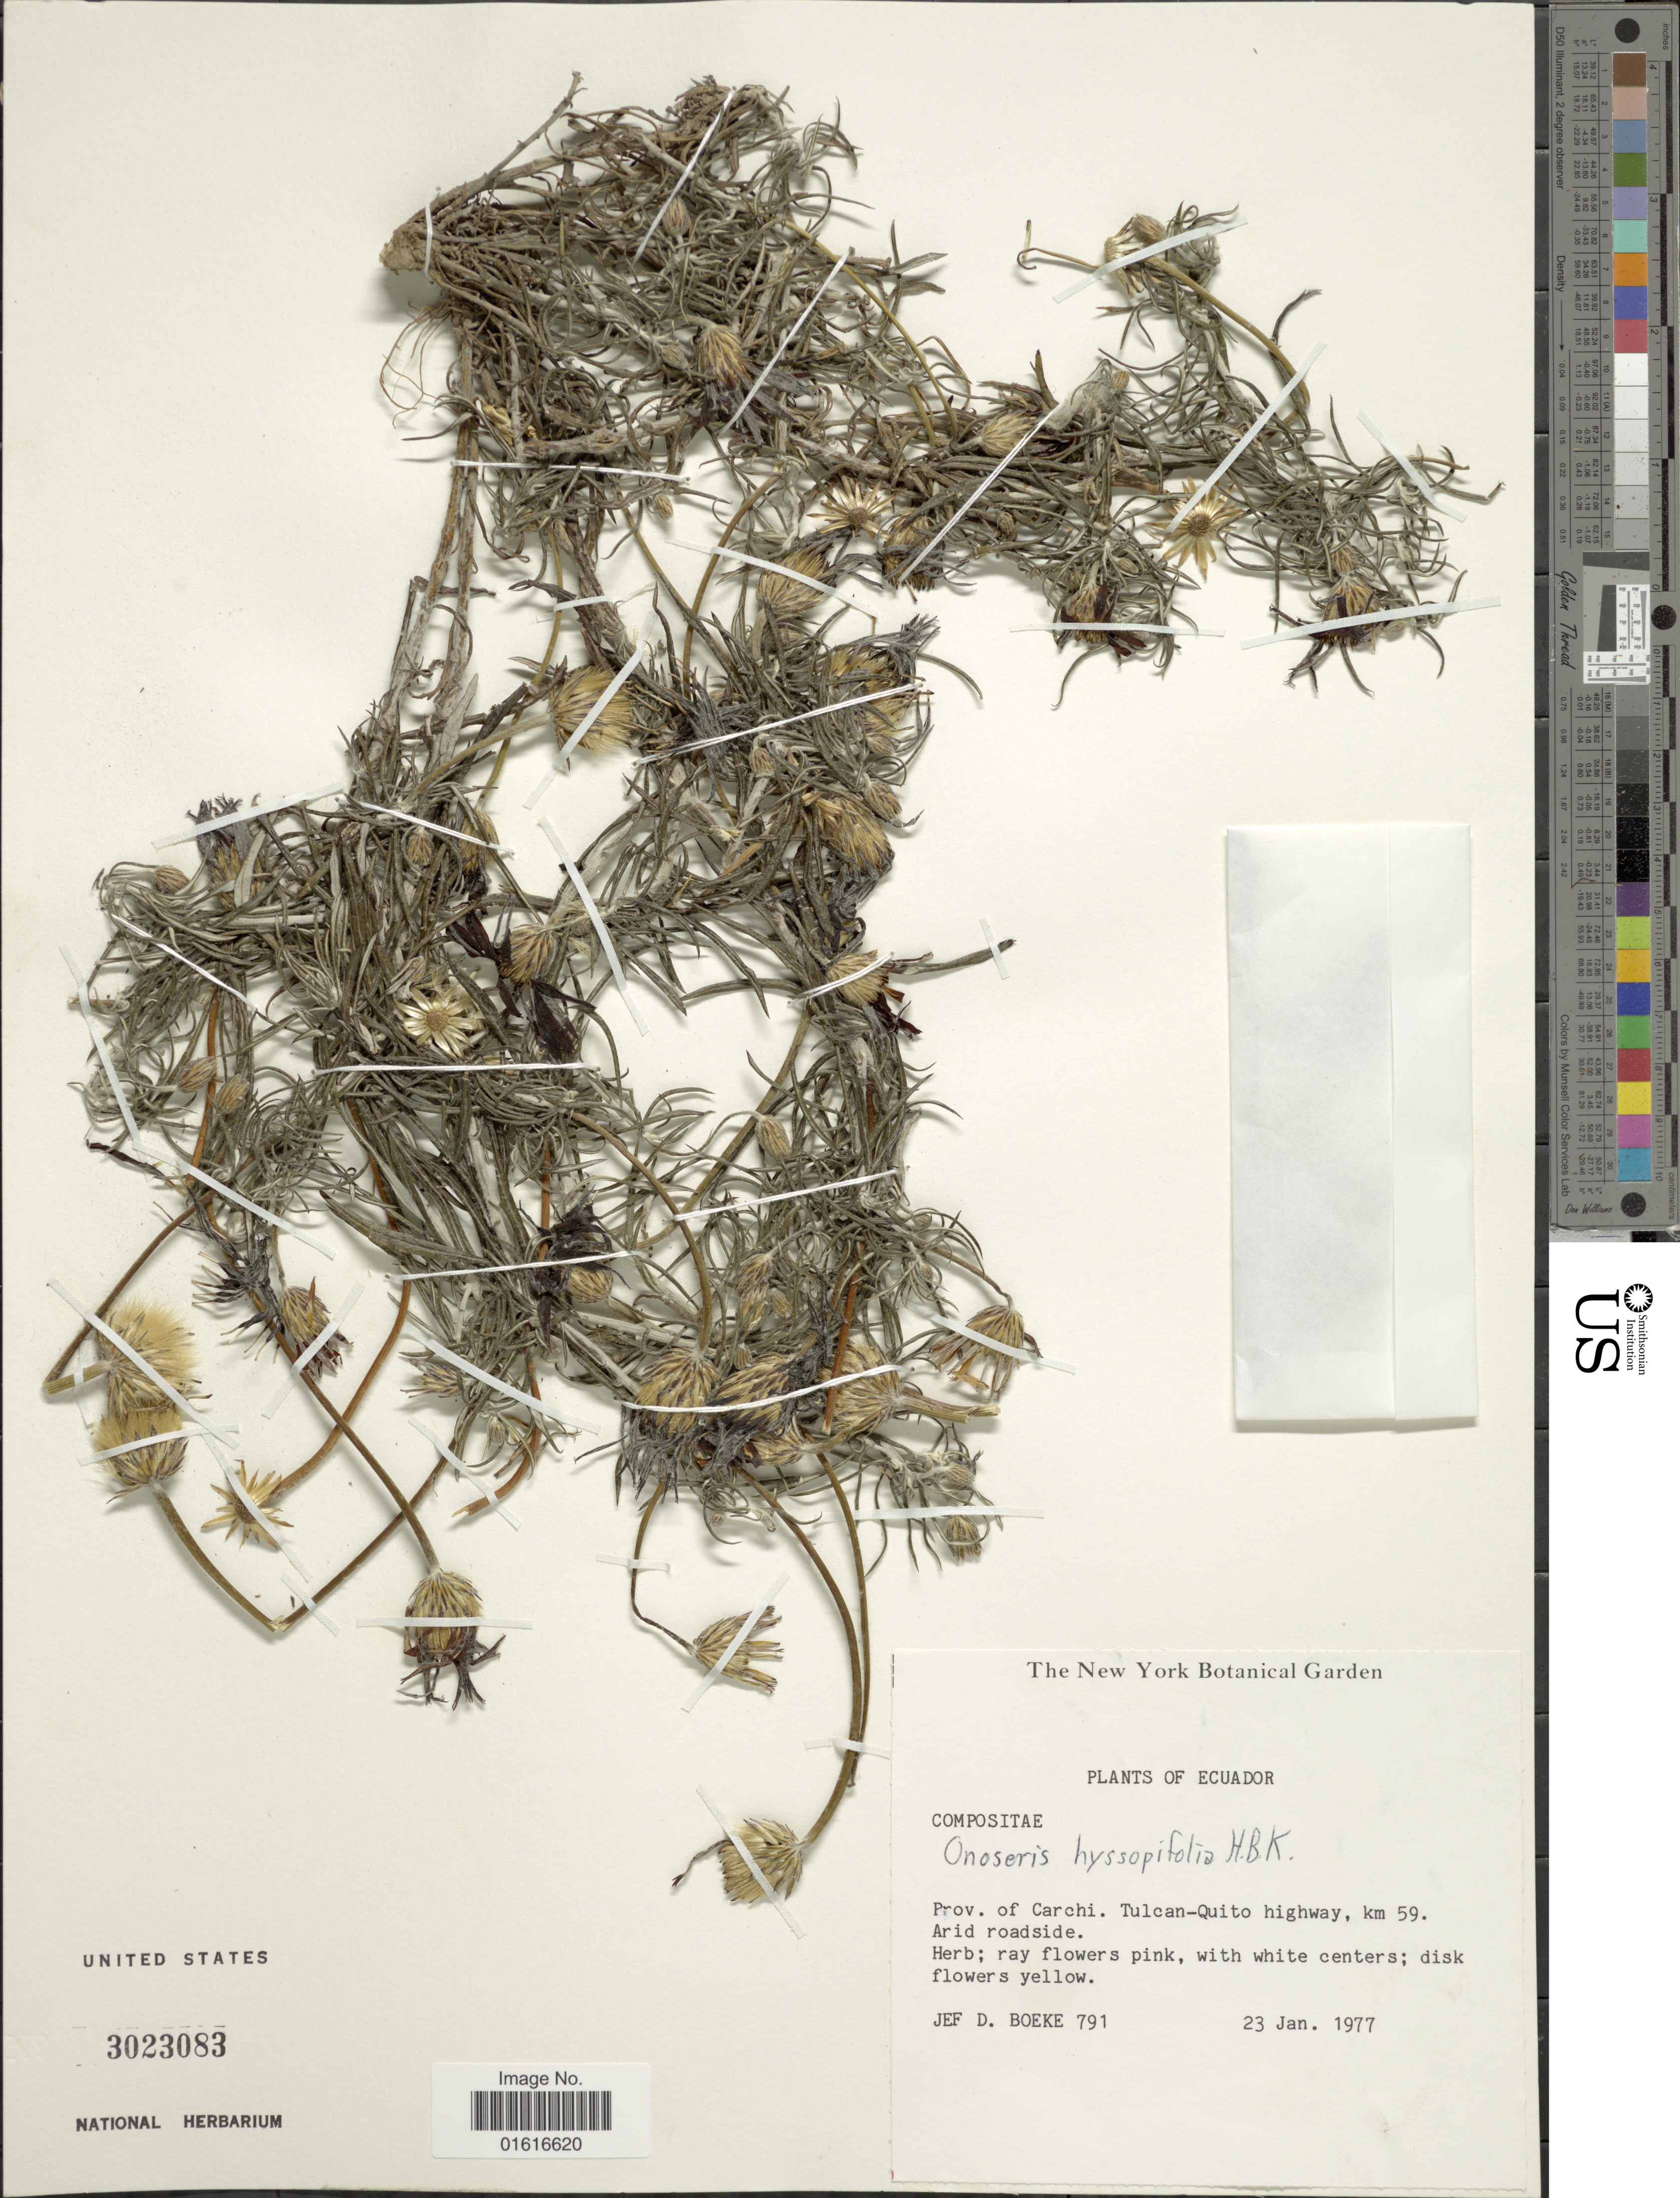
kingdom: Plantae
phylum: Tracheophyta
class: Magnoliopsida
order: Asterales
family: Asteraceae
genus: Onoseris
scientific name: Onoseris hyssopifolia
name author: Kunth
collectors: J. D. Boeke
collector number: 791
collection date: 1977-01-23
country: Ecuador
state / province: Carchi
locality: Tulcan Quito highway, km 59. Arid roadside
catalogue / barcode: US 3023083